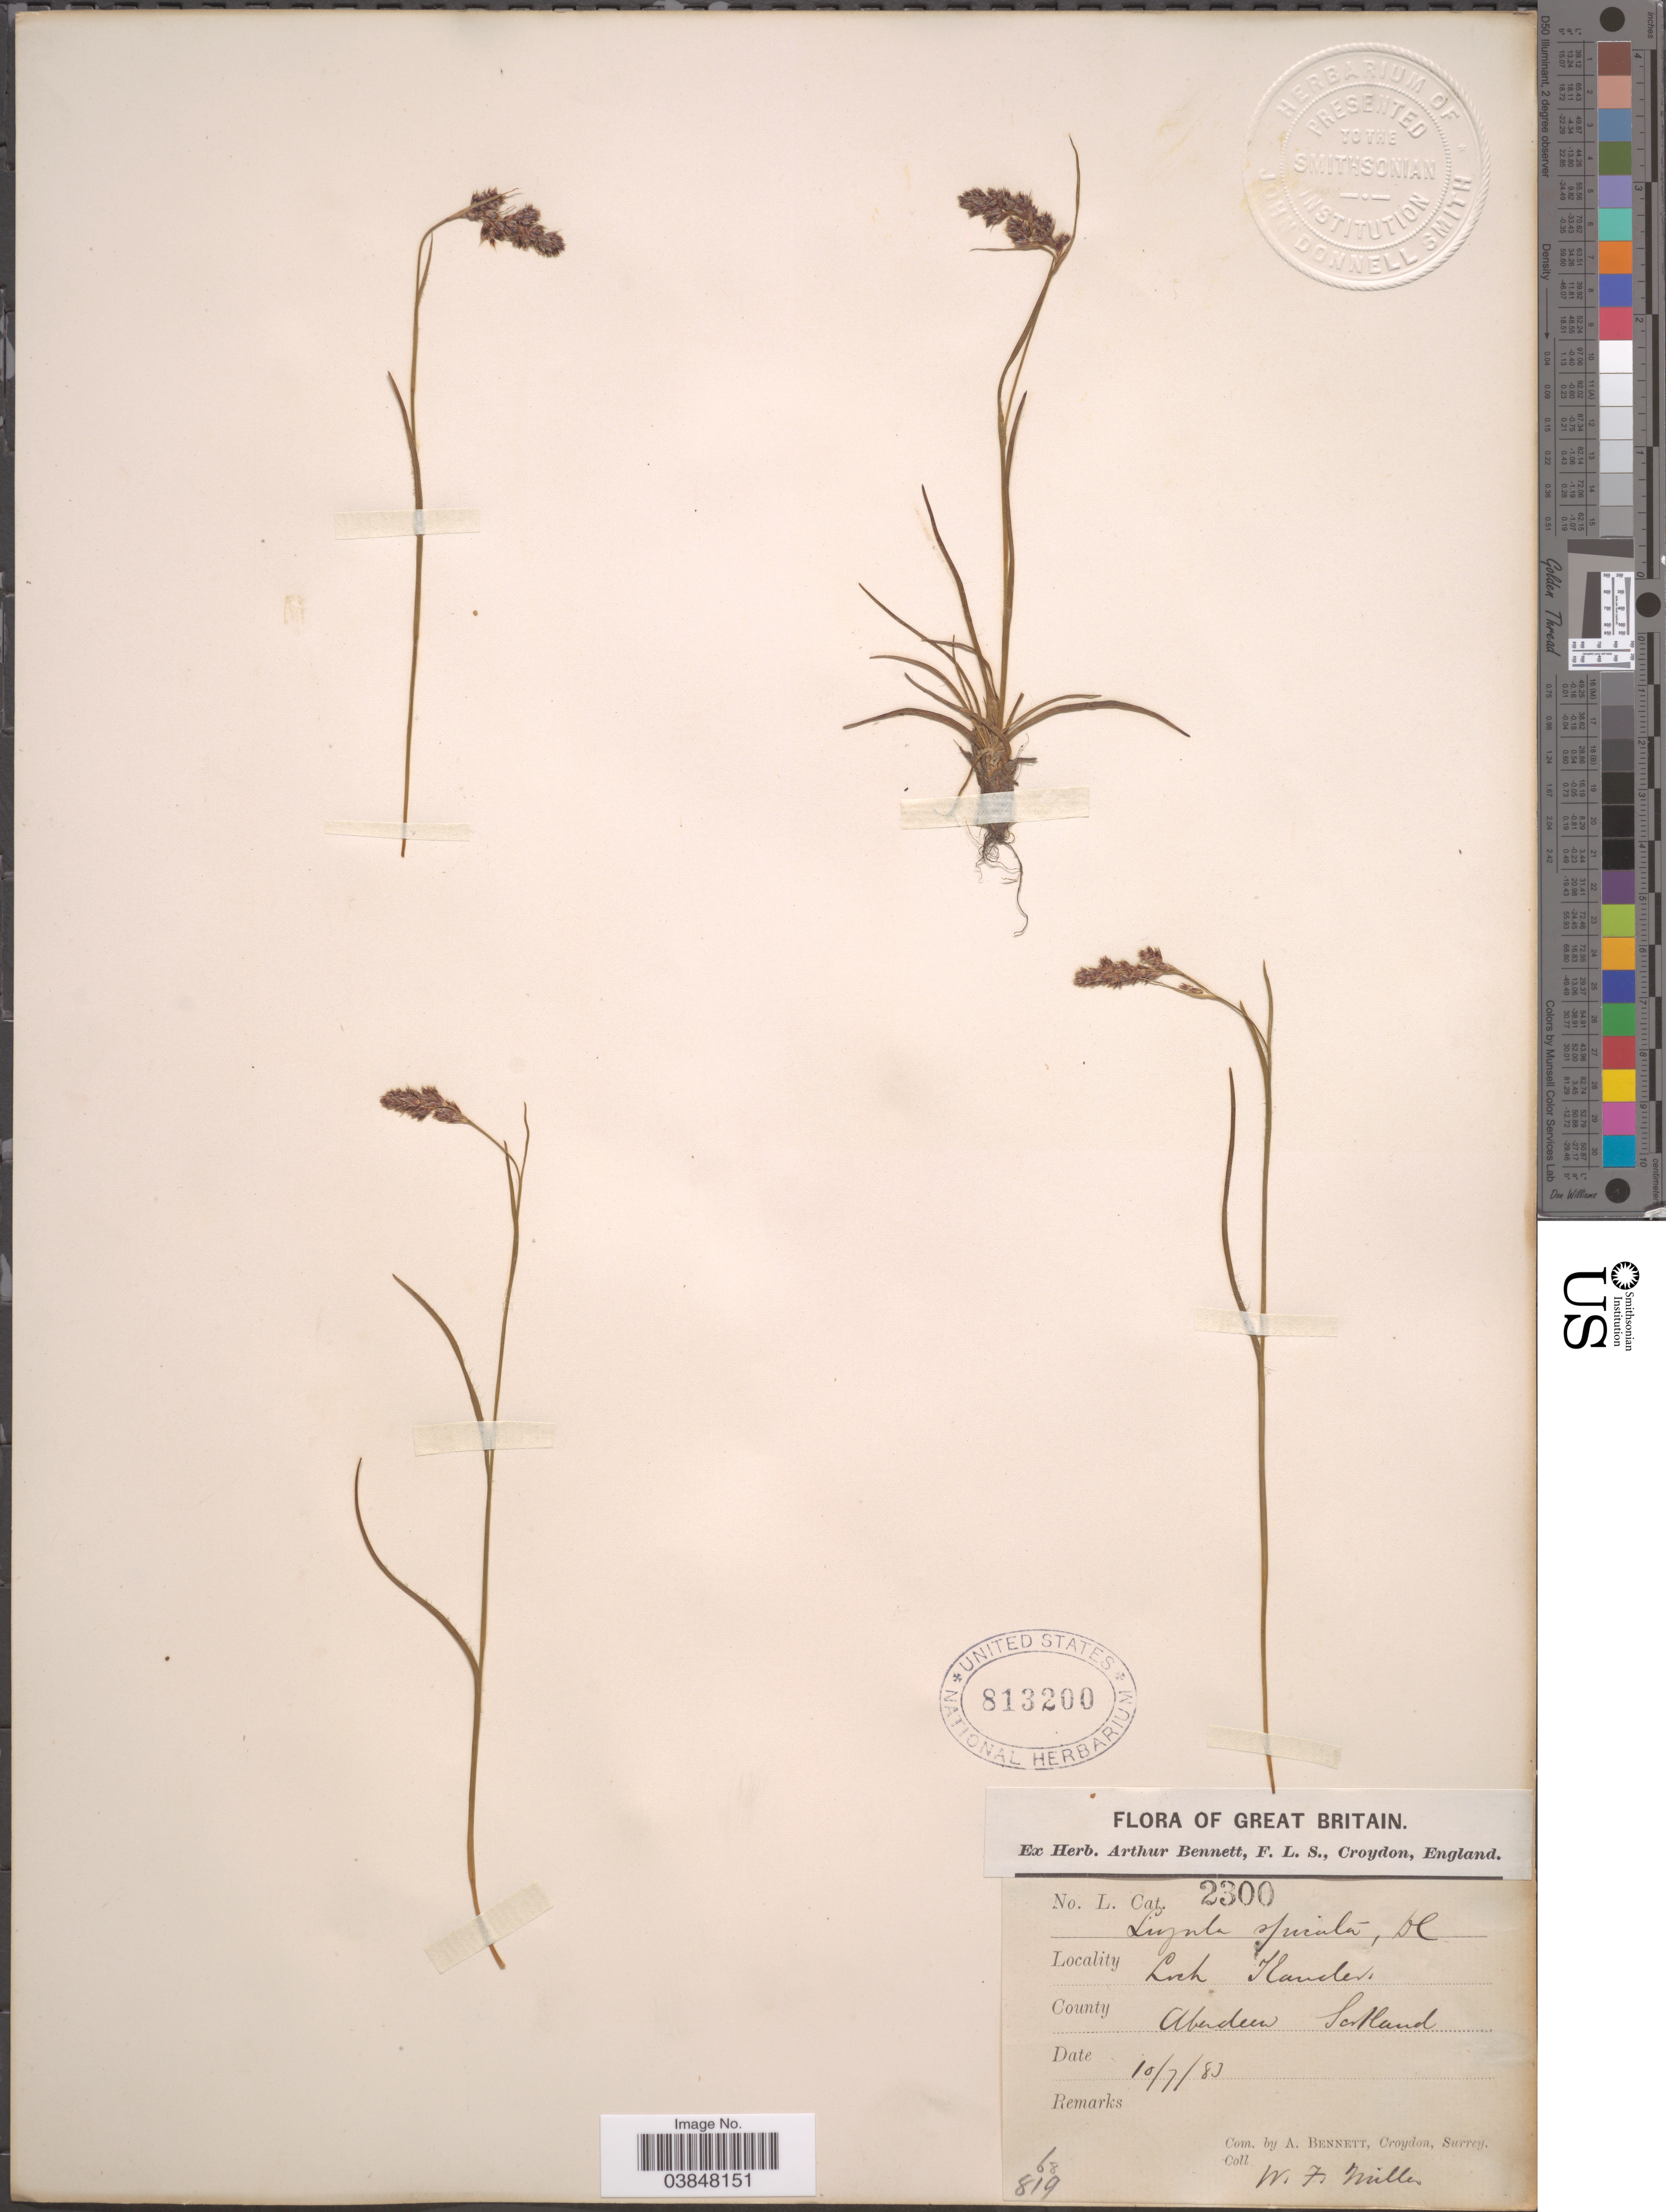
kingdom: Plantae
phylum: Tracheophyta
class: Liliopsida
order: Poales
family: Juncaceae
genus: Luzula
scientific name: Luzula spicata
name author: (L.) DC.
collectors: W. Miller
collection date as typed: Transcribed d/m/y: 10/7/83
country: United Kingdom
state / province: Scotland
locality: Great Britain. Loch Kander. County Aberdeen Scotland.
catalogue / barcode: US 813200